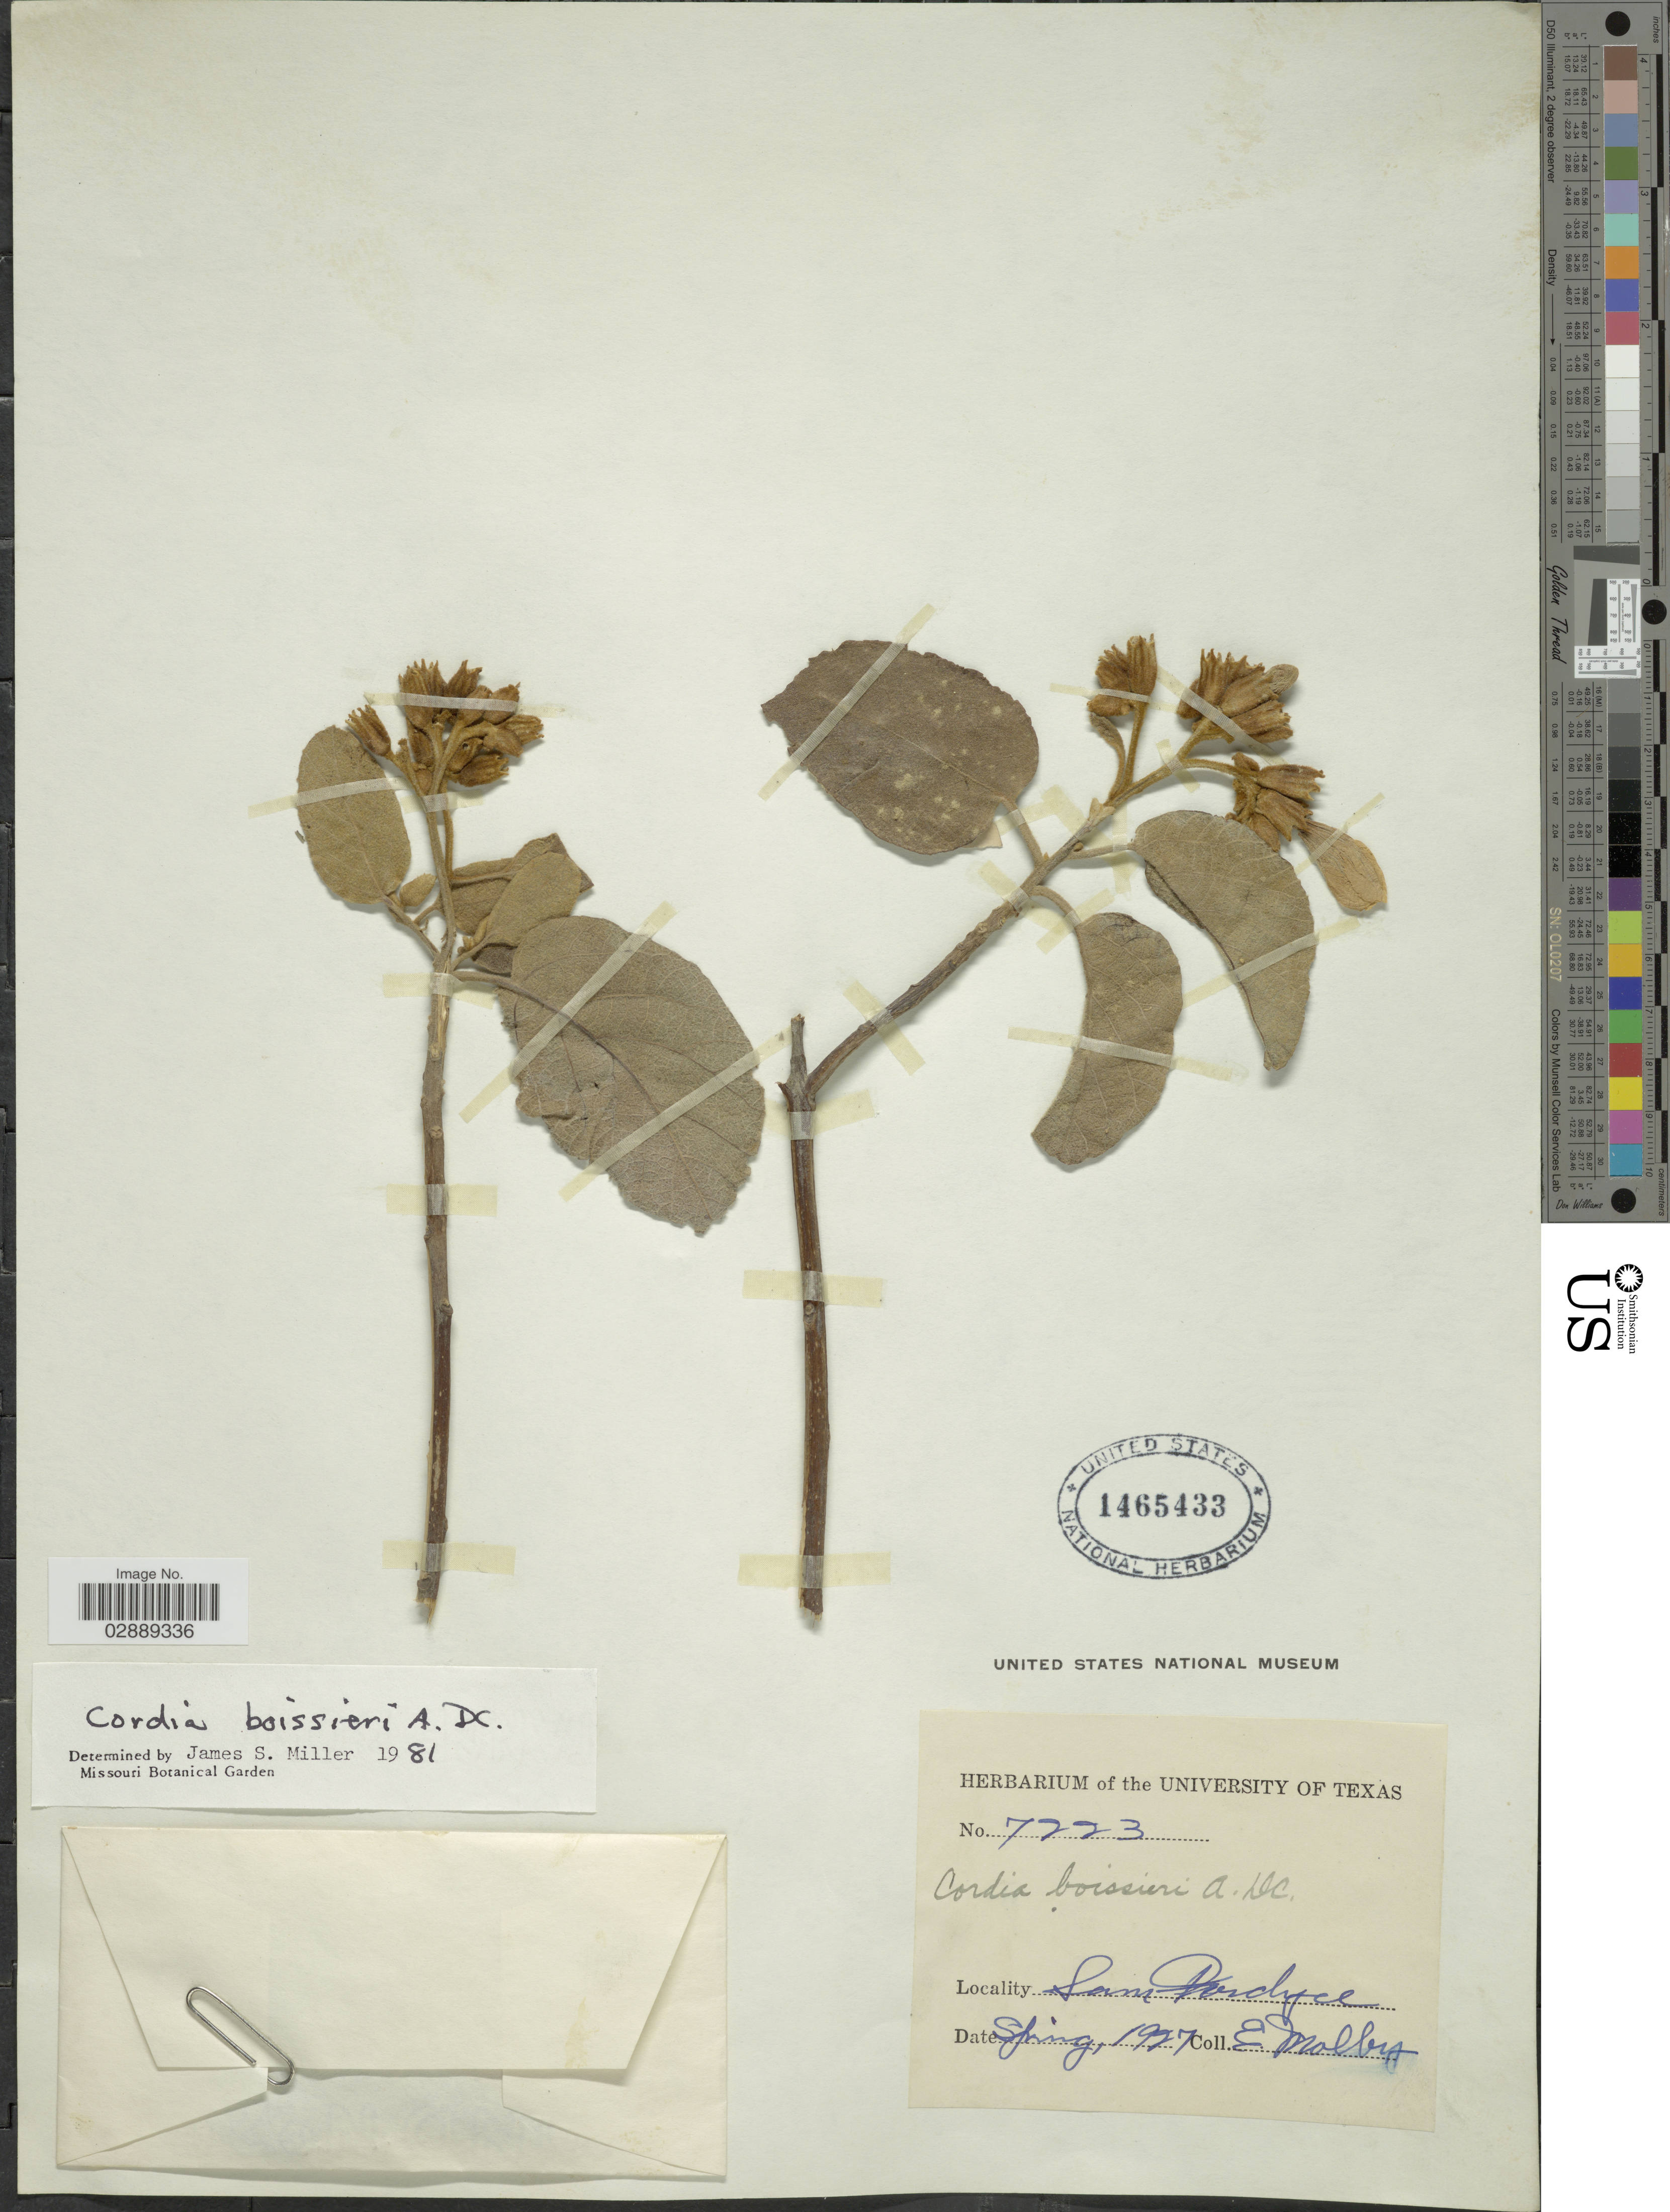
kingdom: Plantae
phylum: Tracheophyta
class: Magnoliopsida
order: Boraginales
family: Cordiaceae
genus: Cordia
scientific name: Cordia boissieri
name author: A. DC.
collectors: E. Molby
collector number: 7223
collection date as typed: Spring 1927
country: United States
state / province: Texas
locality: Sam Fordyce.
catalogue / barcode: US 1465433